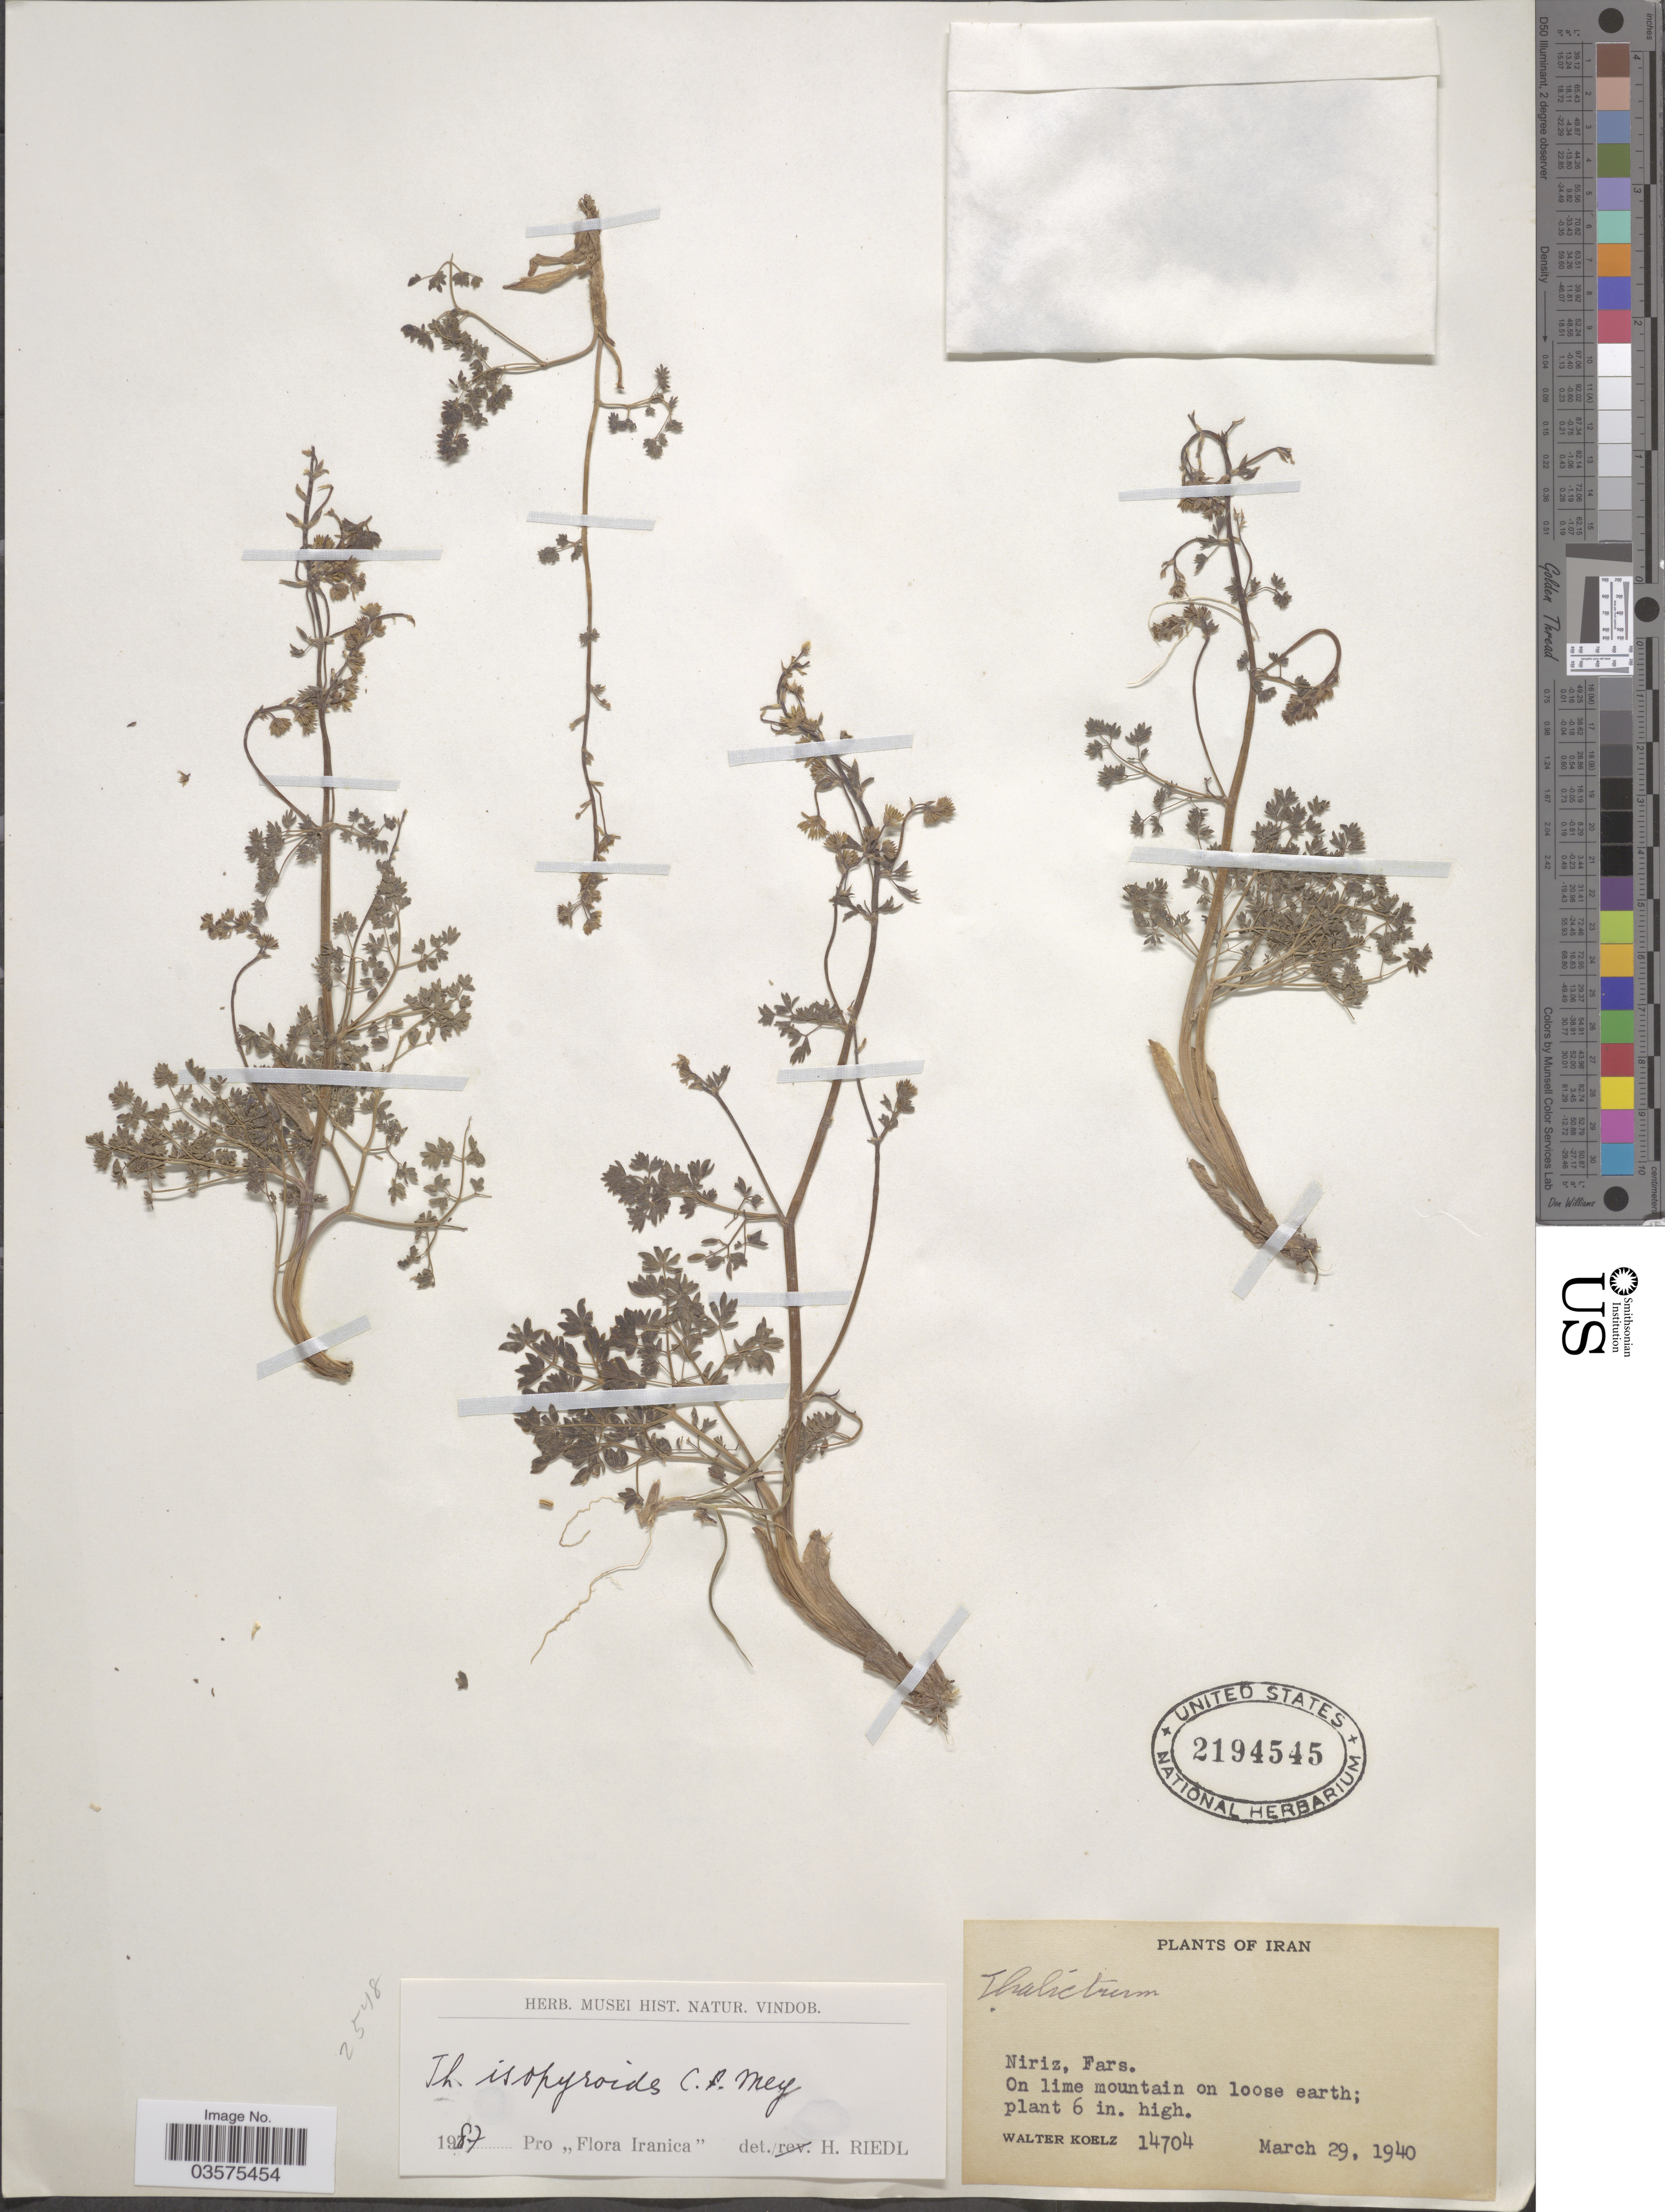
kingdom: Plantae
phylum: Tracheophyta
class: Magnoliopsida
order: Ranunculales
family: Ranunculaceae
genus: Thalictrum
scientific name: Thalictrum isopyroides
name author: C.A. Mey.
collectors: W. N. Koelz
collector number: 14704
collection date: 1940-03-29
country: Iran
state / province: Fars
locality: Niriz.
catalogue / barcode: US 2194545